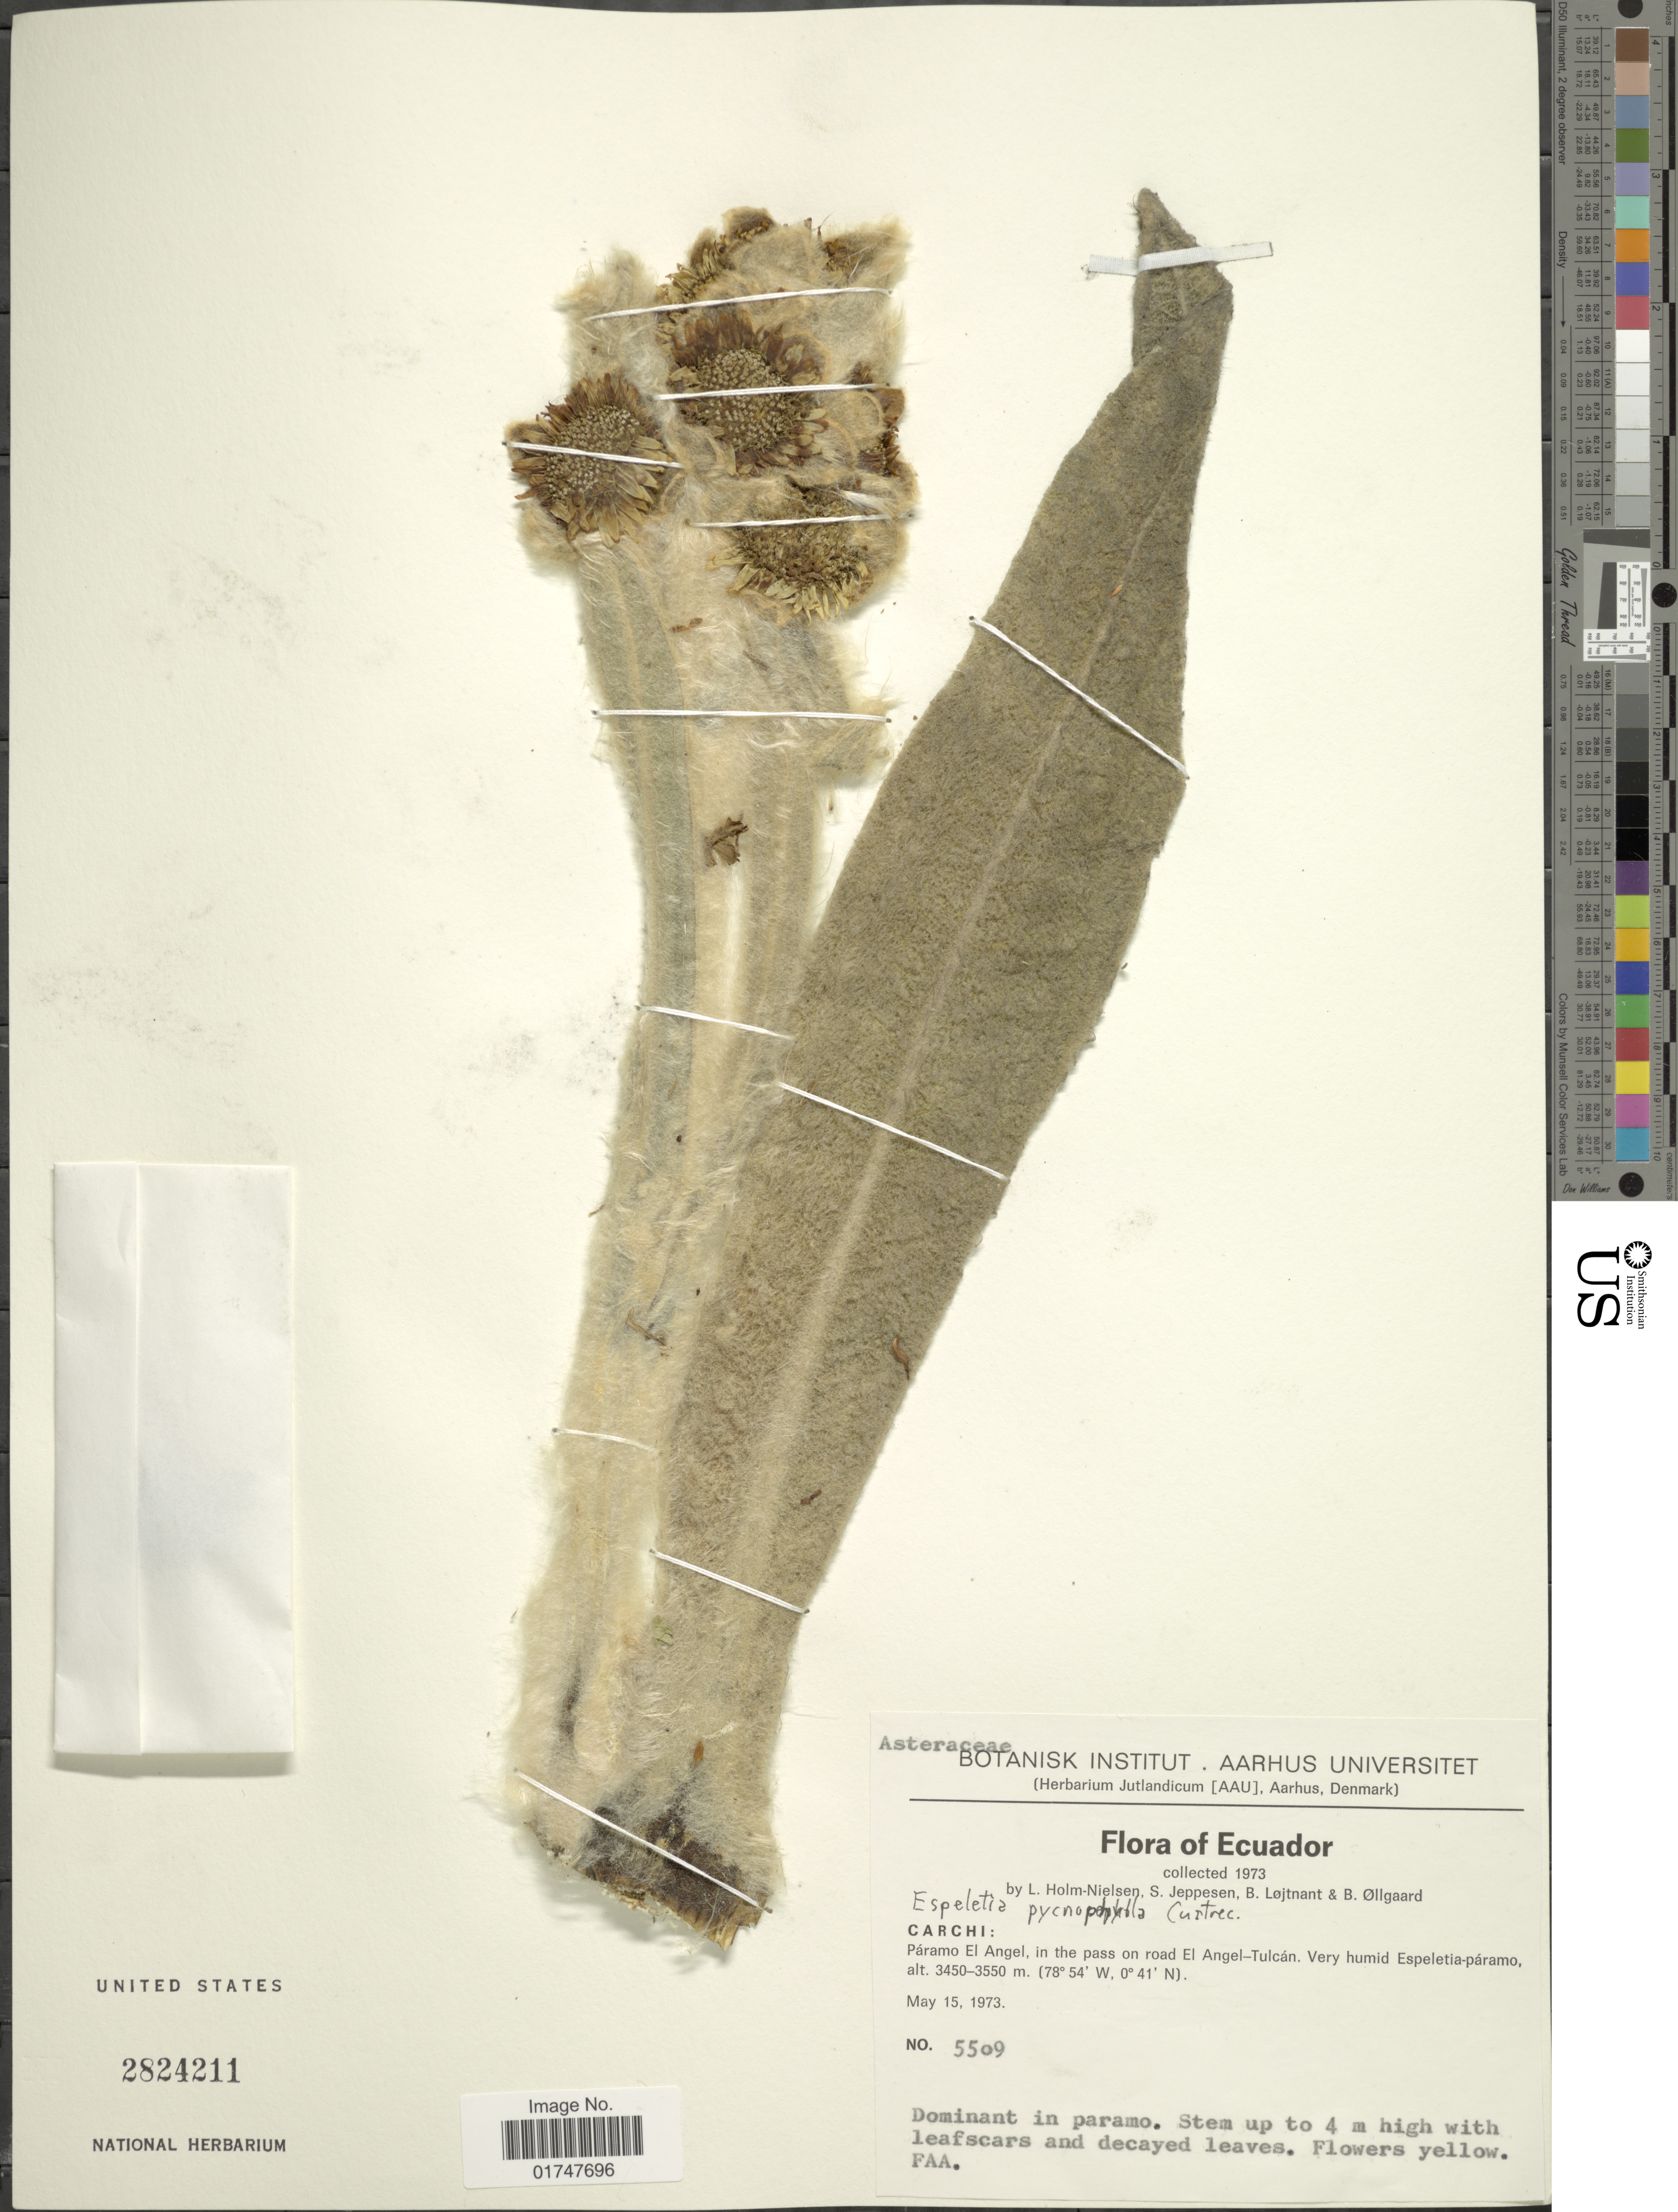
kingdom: Plantae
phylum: Tracheophyta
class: Magnoliopsida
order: Asterales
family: Asteraceae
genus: Espeletia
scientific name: Espeletia pycnophylla subsp. angelensis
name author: Cuatrec.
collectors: L. B. Holm-Nielsen, S. Jeppesen, B. Löjtnant & B. Øllgaard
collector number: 5509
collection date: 1973-05-15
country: Ecuador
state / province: Carchi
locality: Páramo El Angel, in the pass on road El Angel-Tulcán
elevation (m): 3450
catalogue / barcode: US 2824211